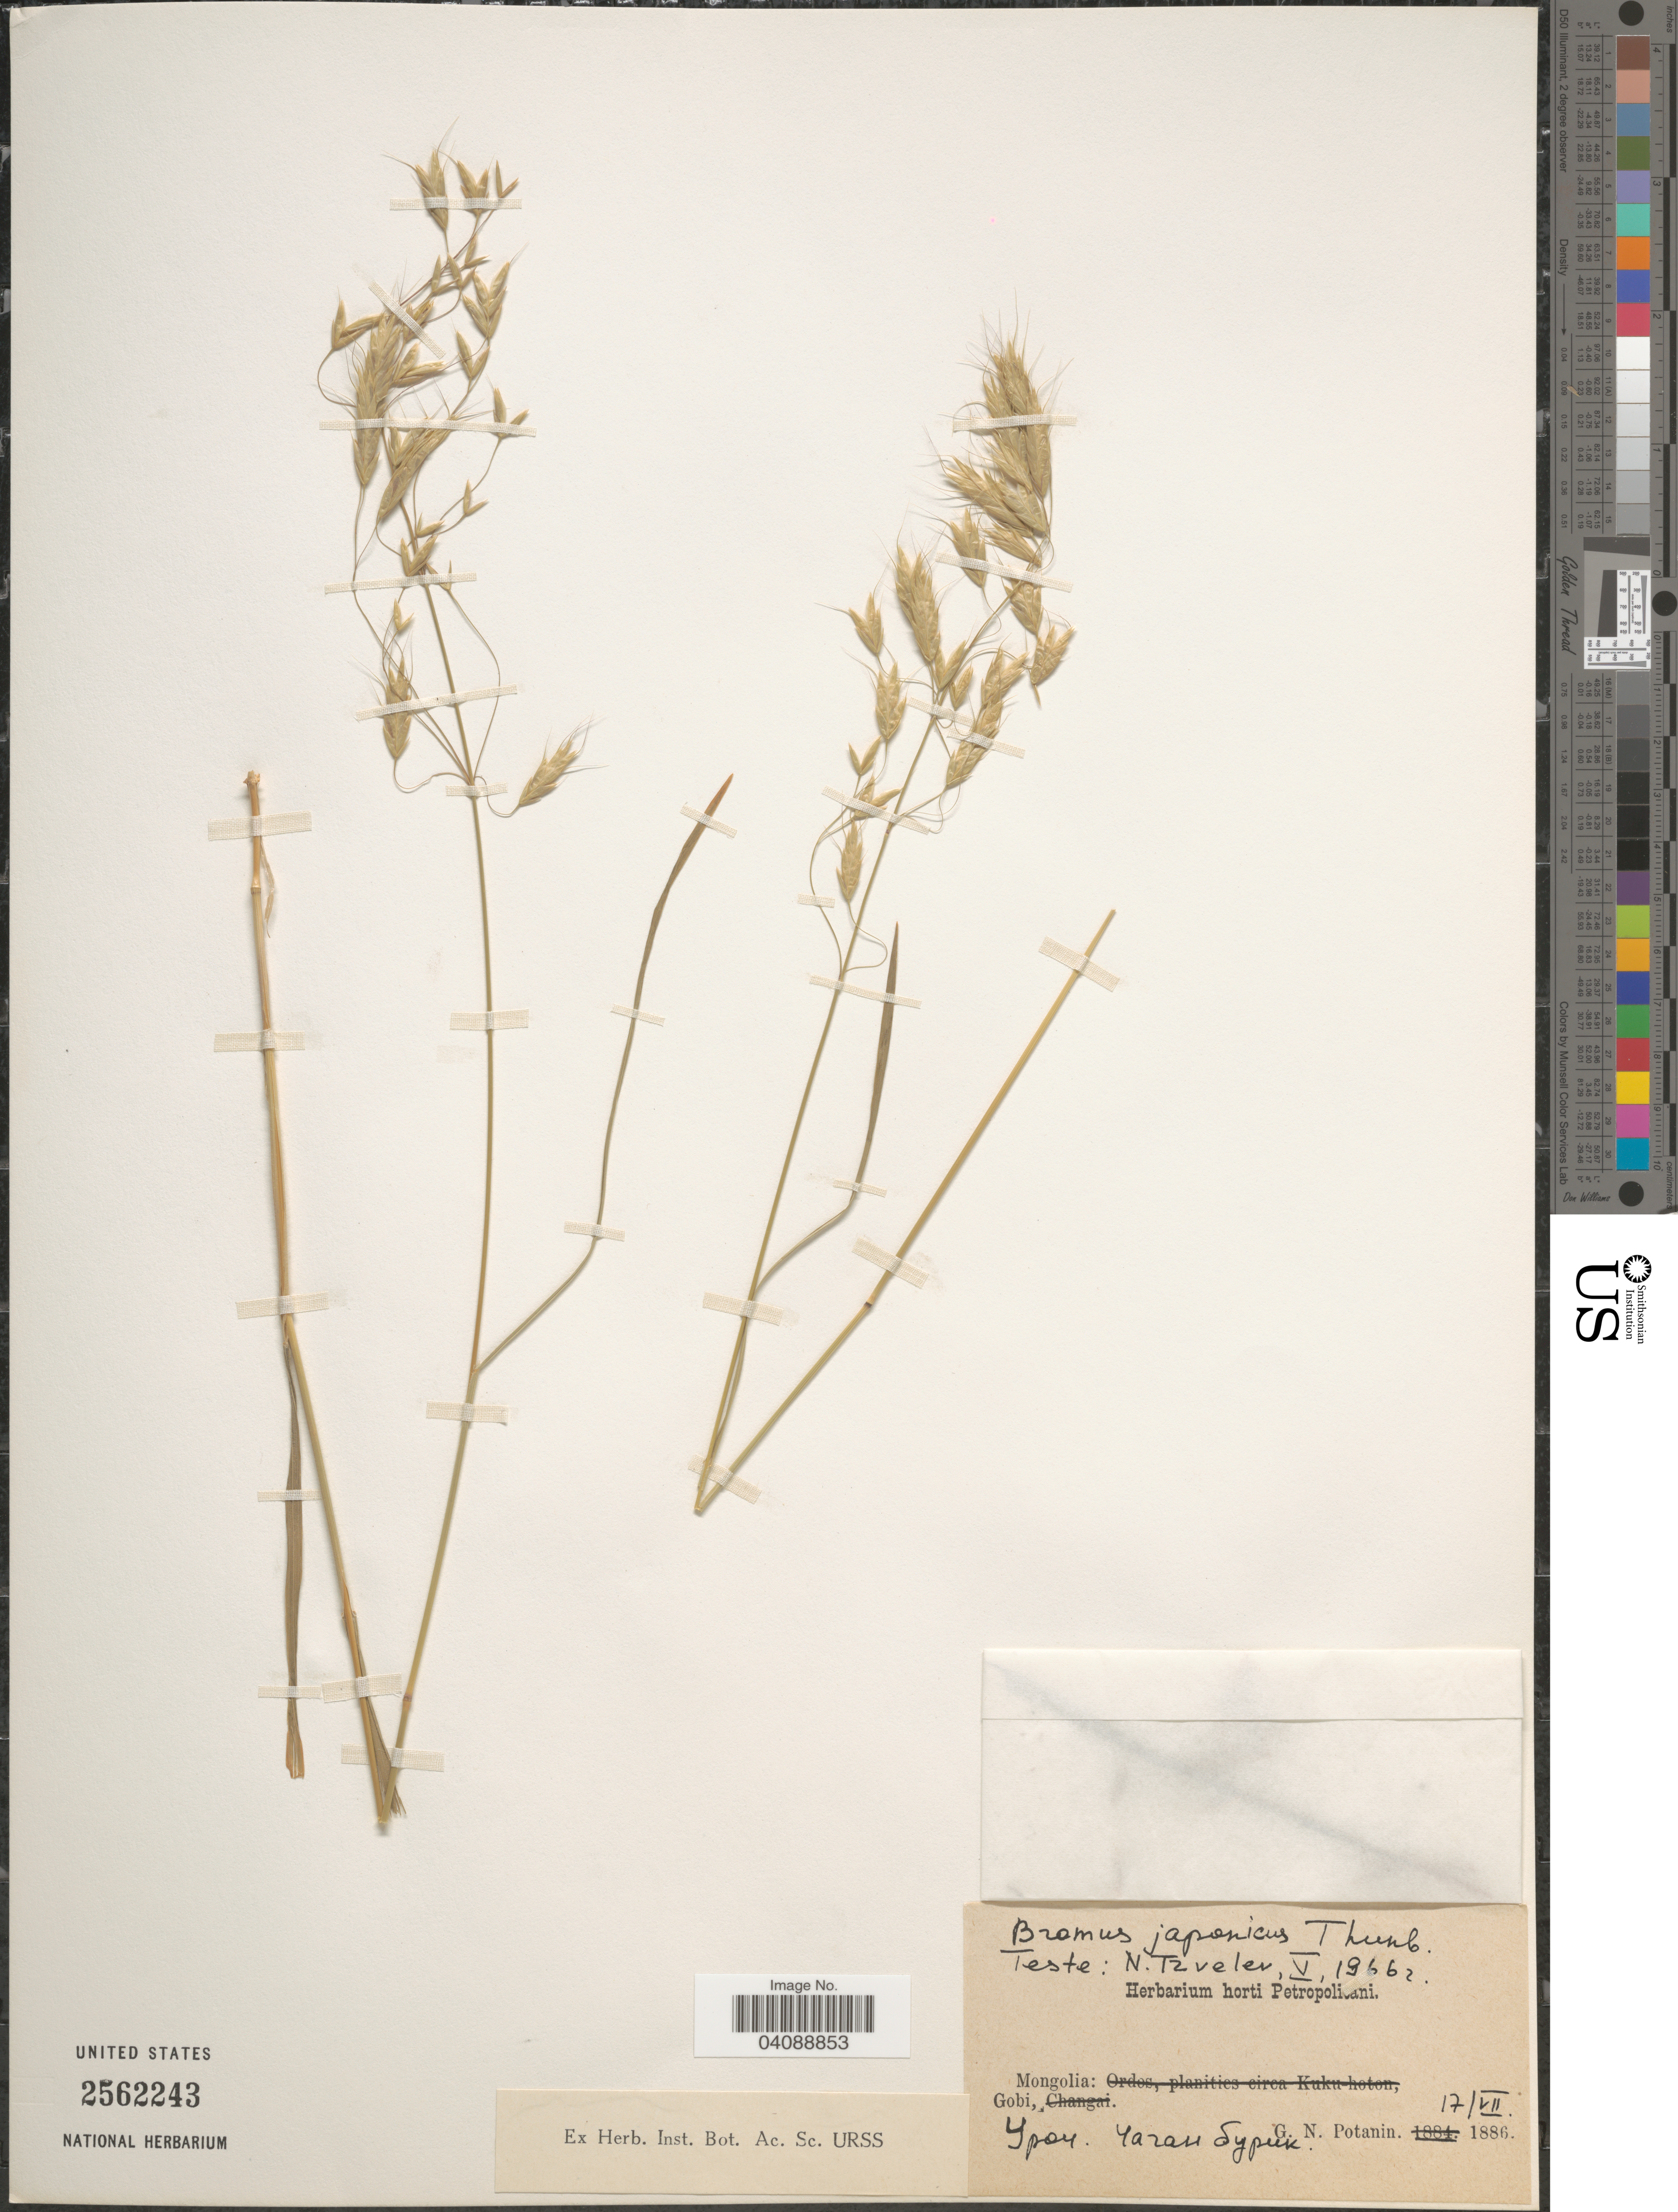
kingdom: Plantae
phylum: Tracheophyta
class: Liliopsida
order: Poales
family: Poaceae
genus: Bromus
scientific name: Bromus japonicus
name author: Houtt.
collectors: G. Potanin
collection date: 1886-07-17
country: Mongolia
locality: Gobi. Gorge Chagan-burik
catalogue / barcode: US 2562243